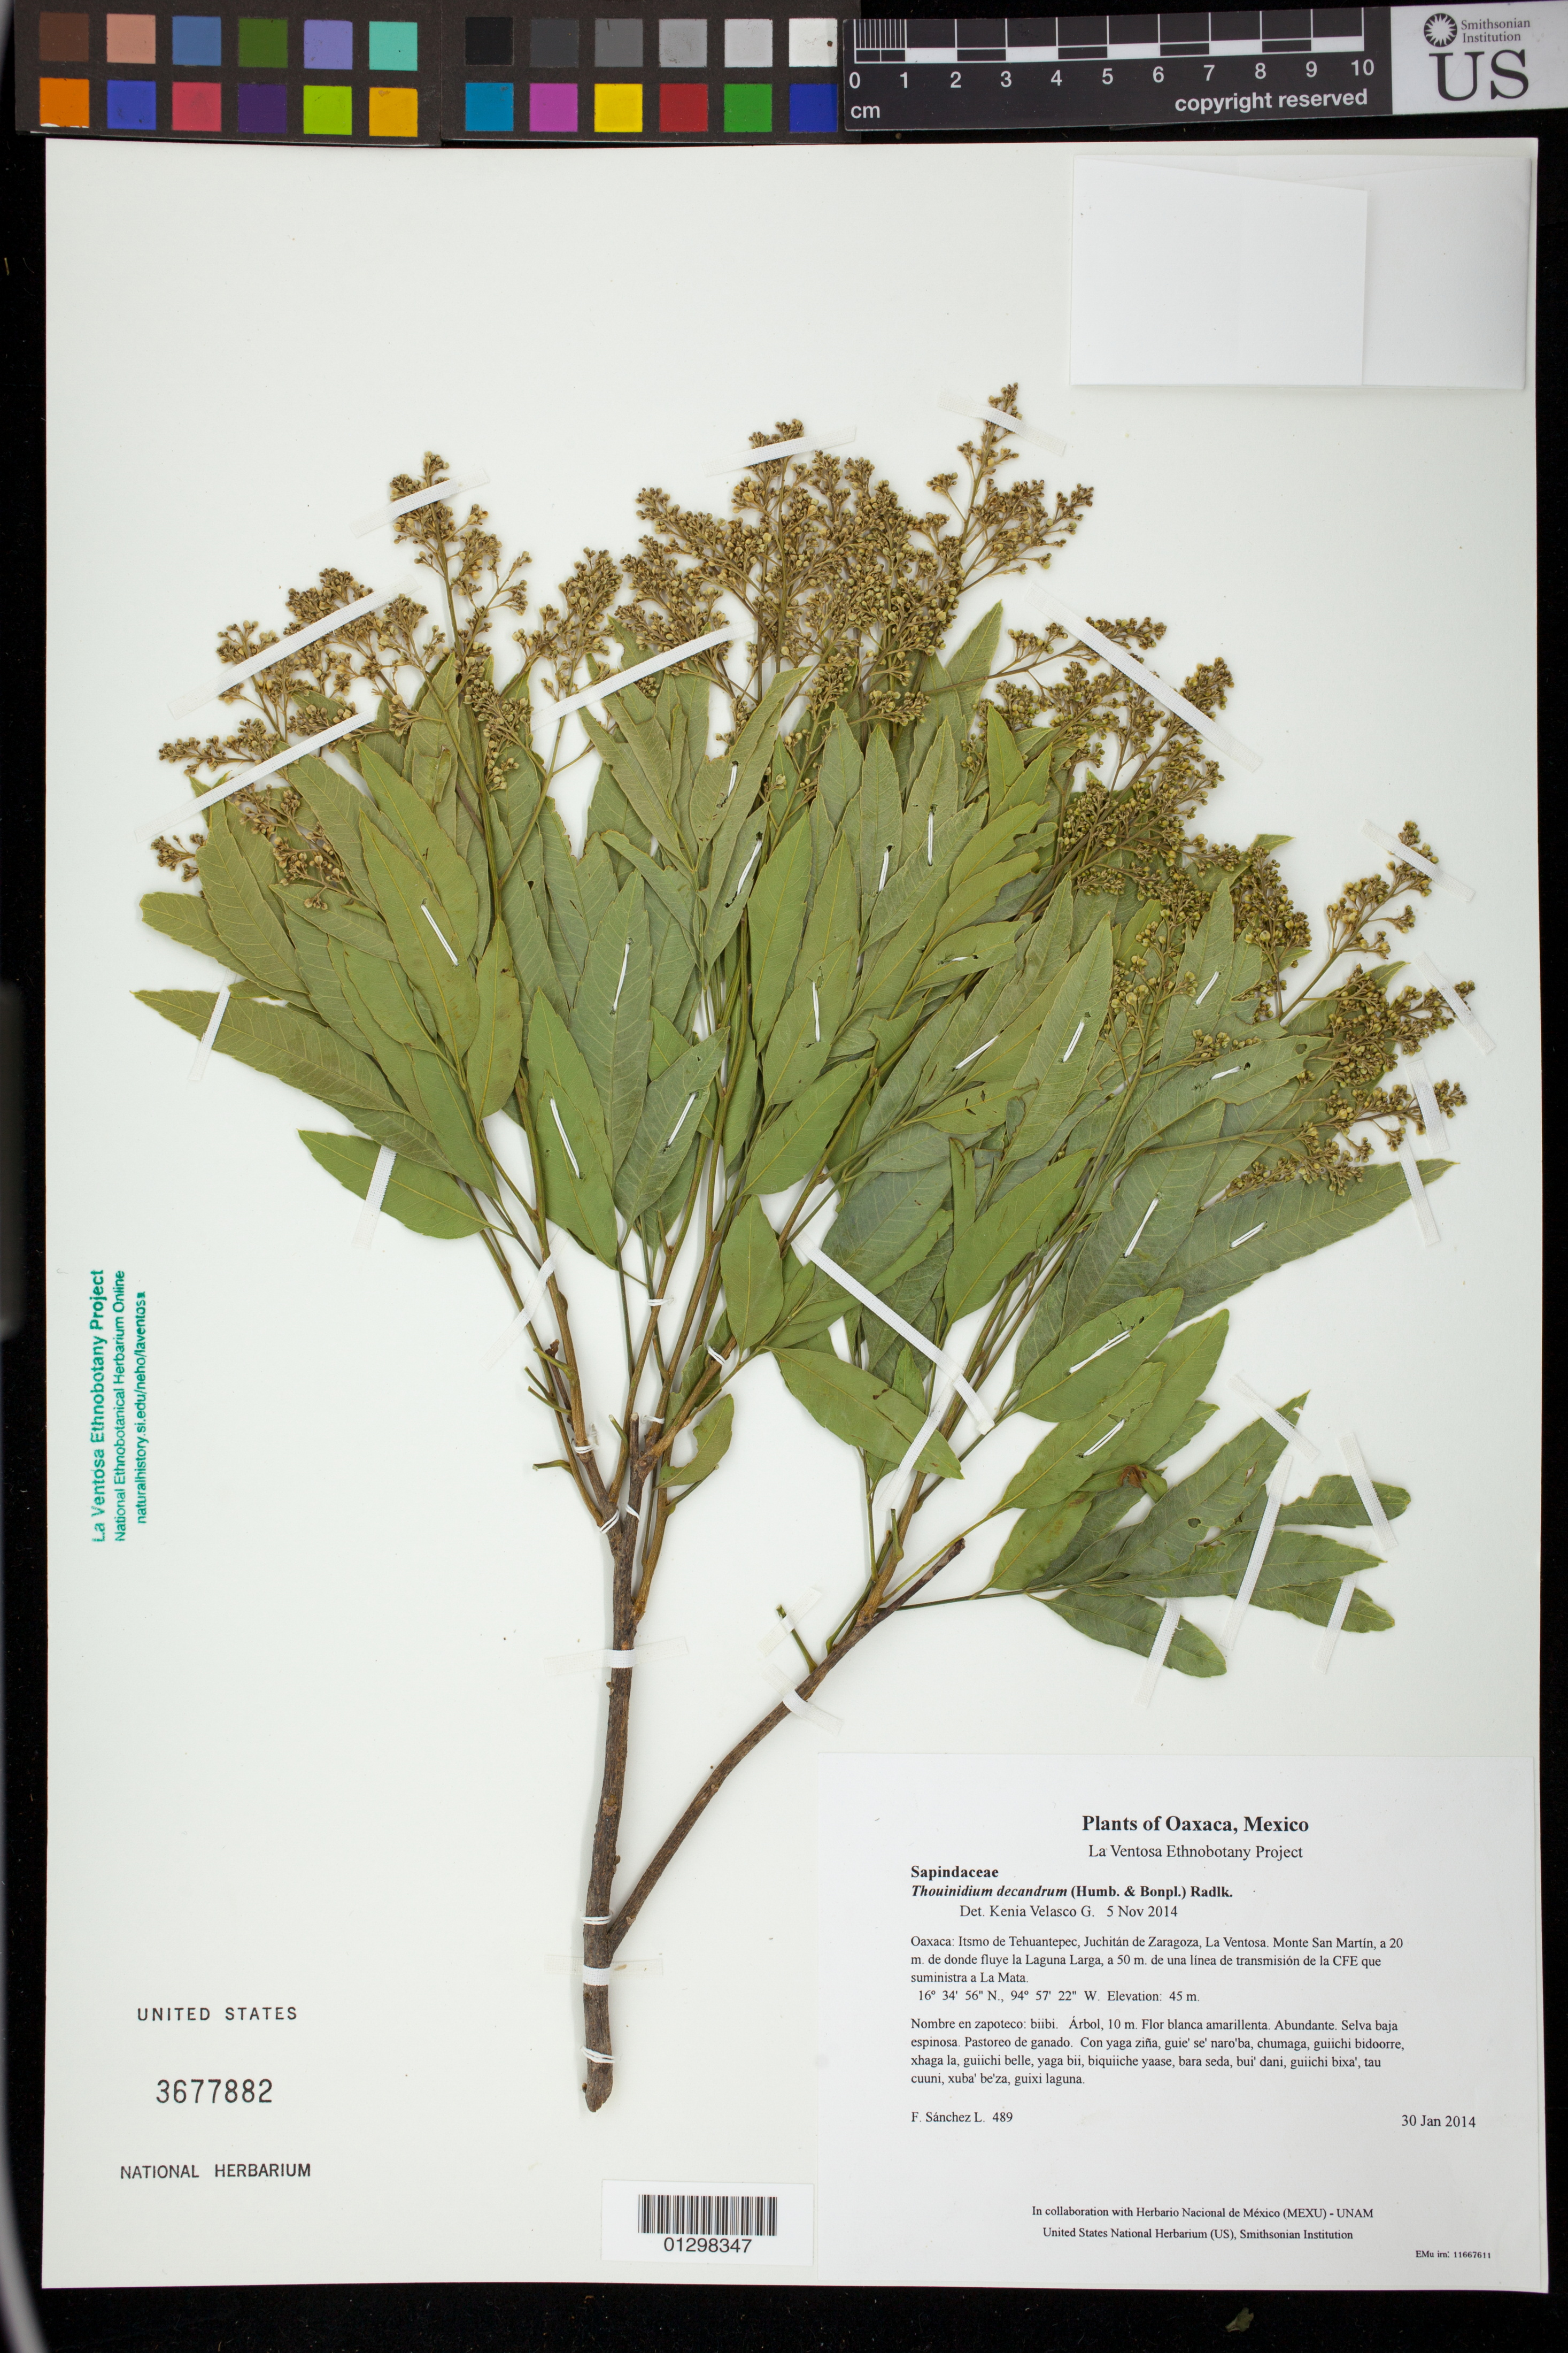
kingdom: Plantae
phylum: Tracheophyta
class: Magnoliopsida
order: Sapindales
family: Sapindaceae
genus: Thouinidium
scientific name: Thouinidium decandrum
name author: (Bonpl.) Radlk.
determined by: Velasco G., Kenia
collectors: F. Sánchez L.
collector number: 489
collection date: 2014-01-30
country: Mexico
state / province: Oaxaca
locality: Itsmo de Tehuantepec, Juchitán de Zaragoza, La Ventosa. Monte San Martín, a 20 m. de donde fluye la Laguna Larga, a 50 m. de una línea de transmisión de la CFE que suministra a La Mata.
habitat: Selva baja espinosa. Pastoreo de ganado.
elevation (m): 45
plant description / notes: JEBOT, MEXU, SERO, US; Yaga. 10 m. Guie' naquichi' naguchi ga. Stale.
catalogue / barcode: US 3677882